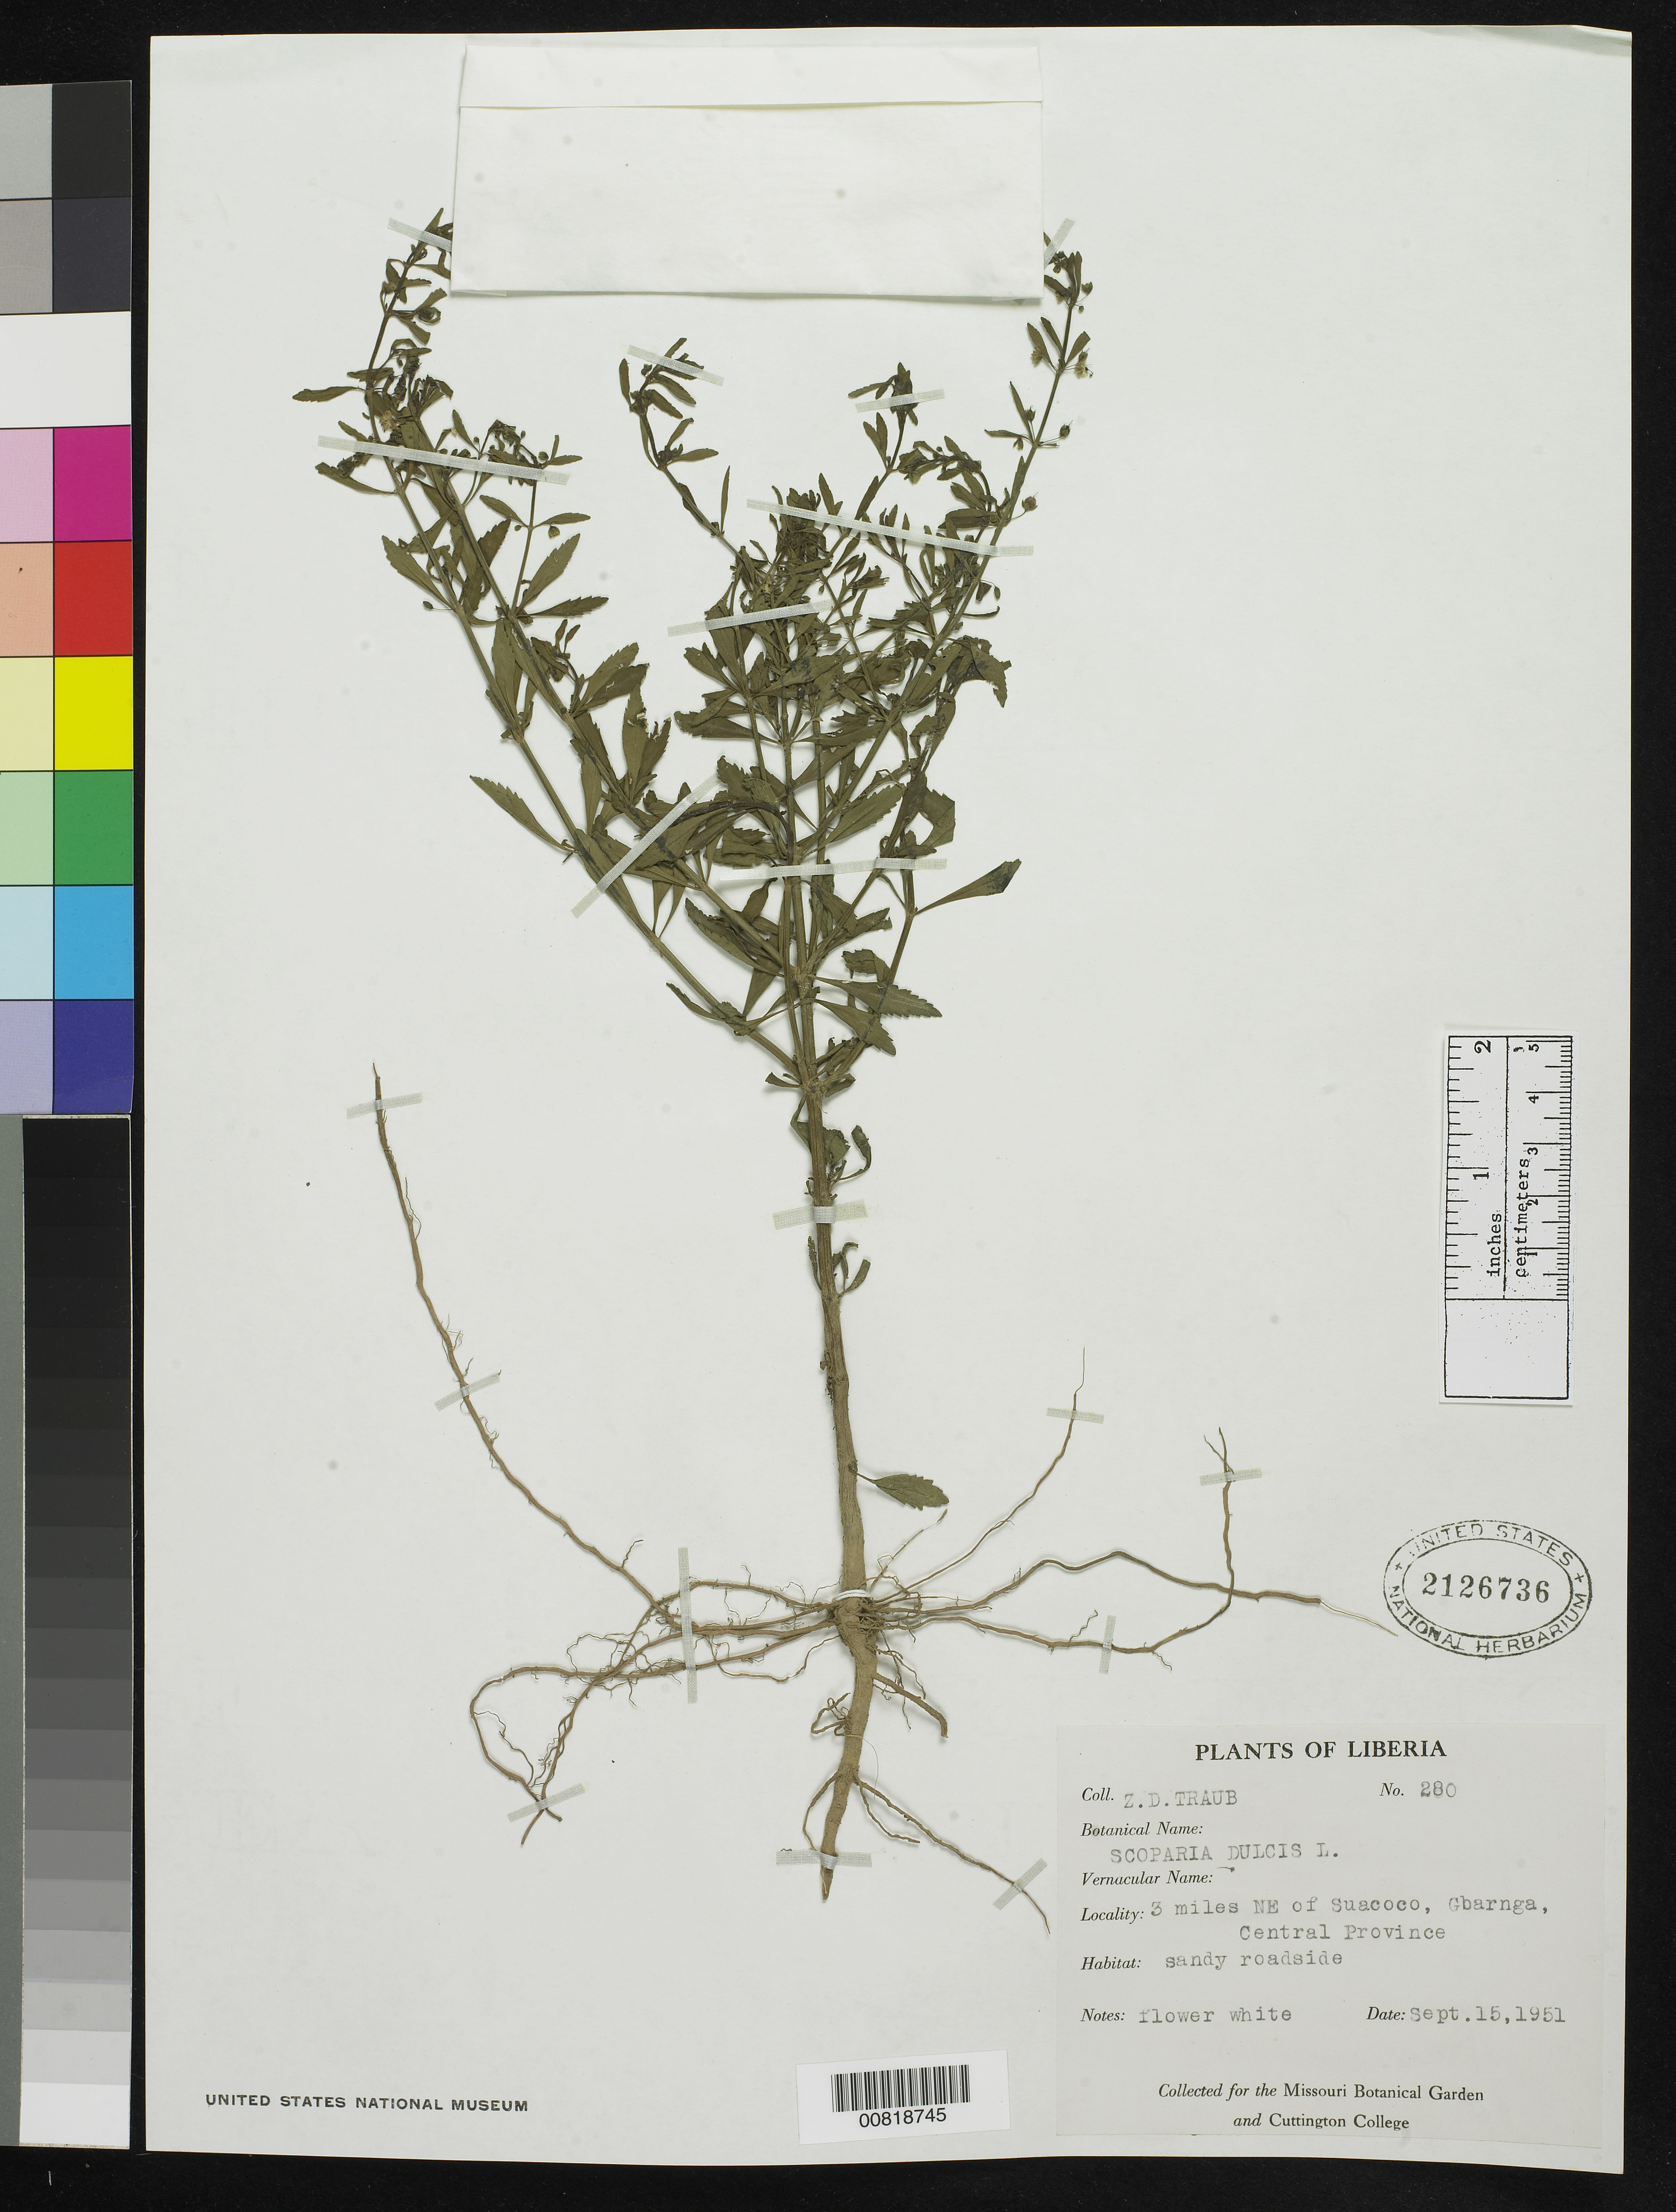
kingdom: Plantae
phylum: Tracheophyta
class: Magnoliopsida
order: Lamiales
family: Plantaginaceae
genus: Scoparia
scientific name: Scoparia dulcis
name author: L.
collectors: Z. D. Traub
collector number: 280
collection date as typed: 15 Sep 1951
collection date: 1951-09-15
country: Liberia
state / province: Bong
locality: Central Province: Gbarnga 3 miles NE of Suacoco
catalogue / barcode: US 2126736